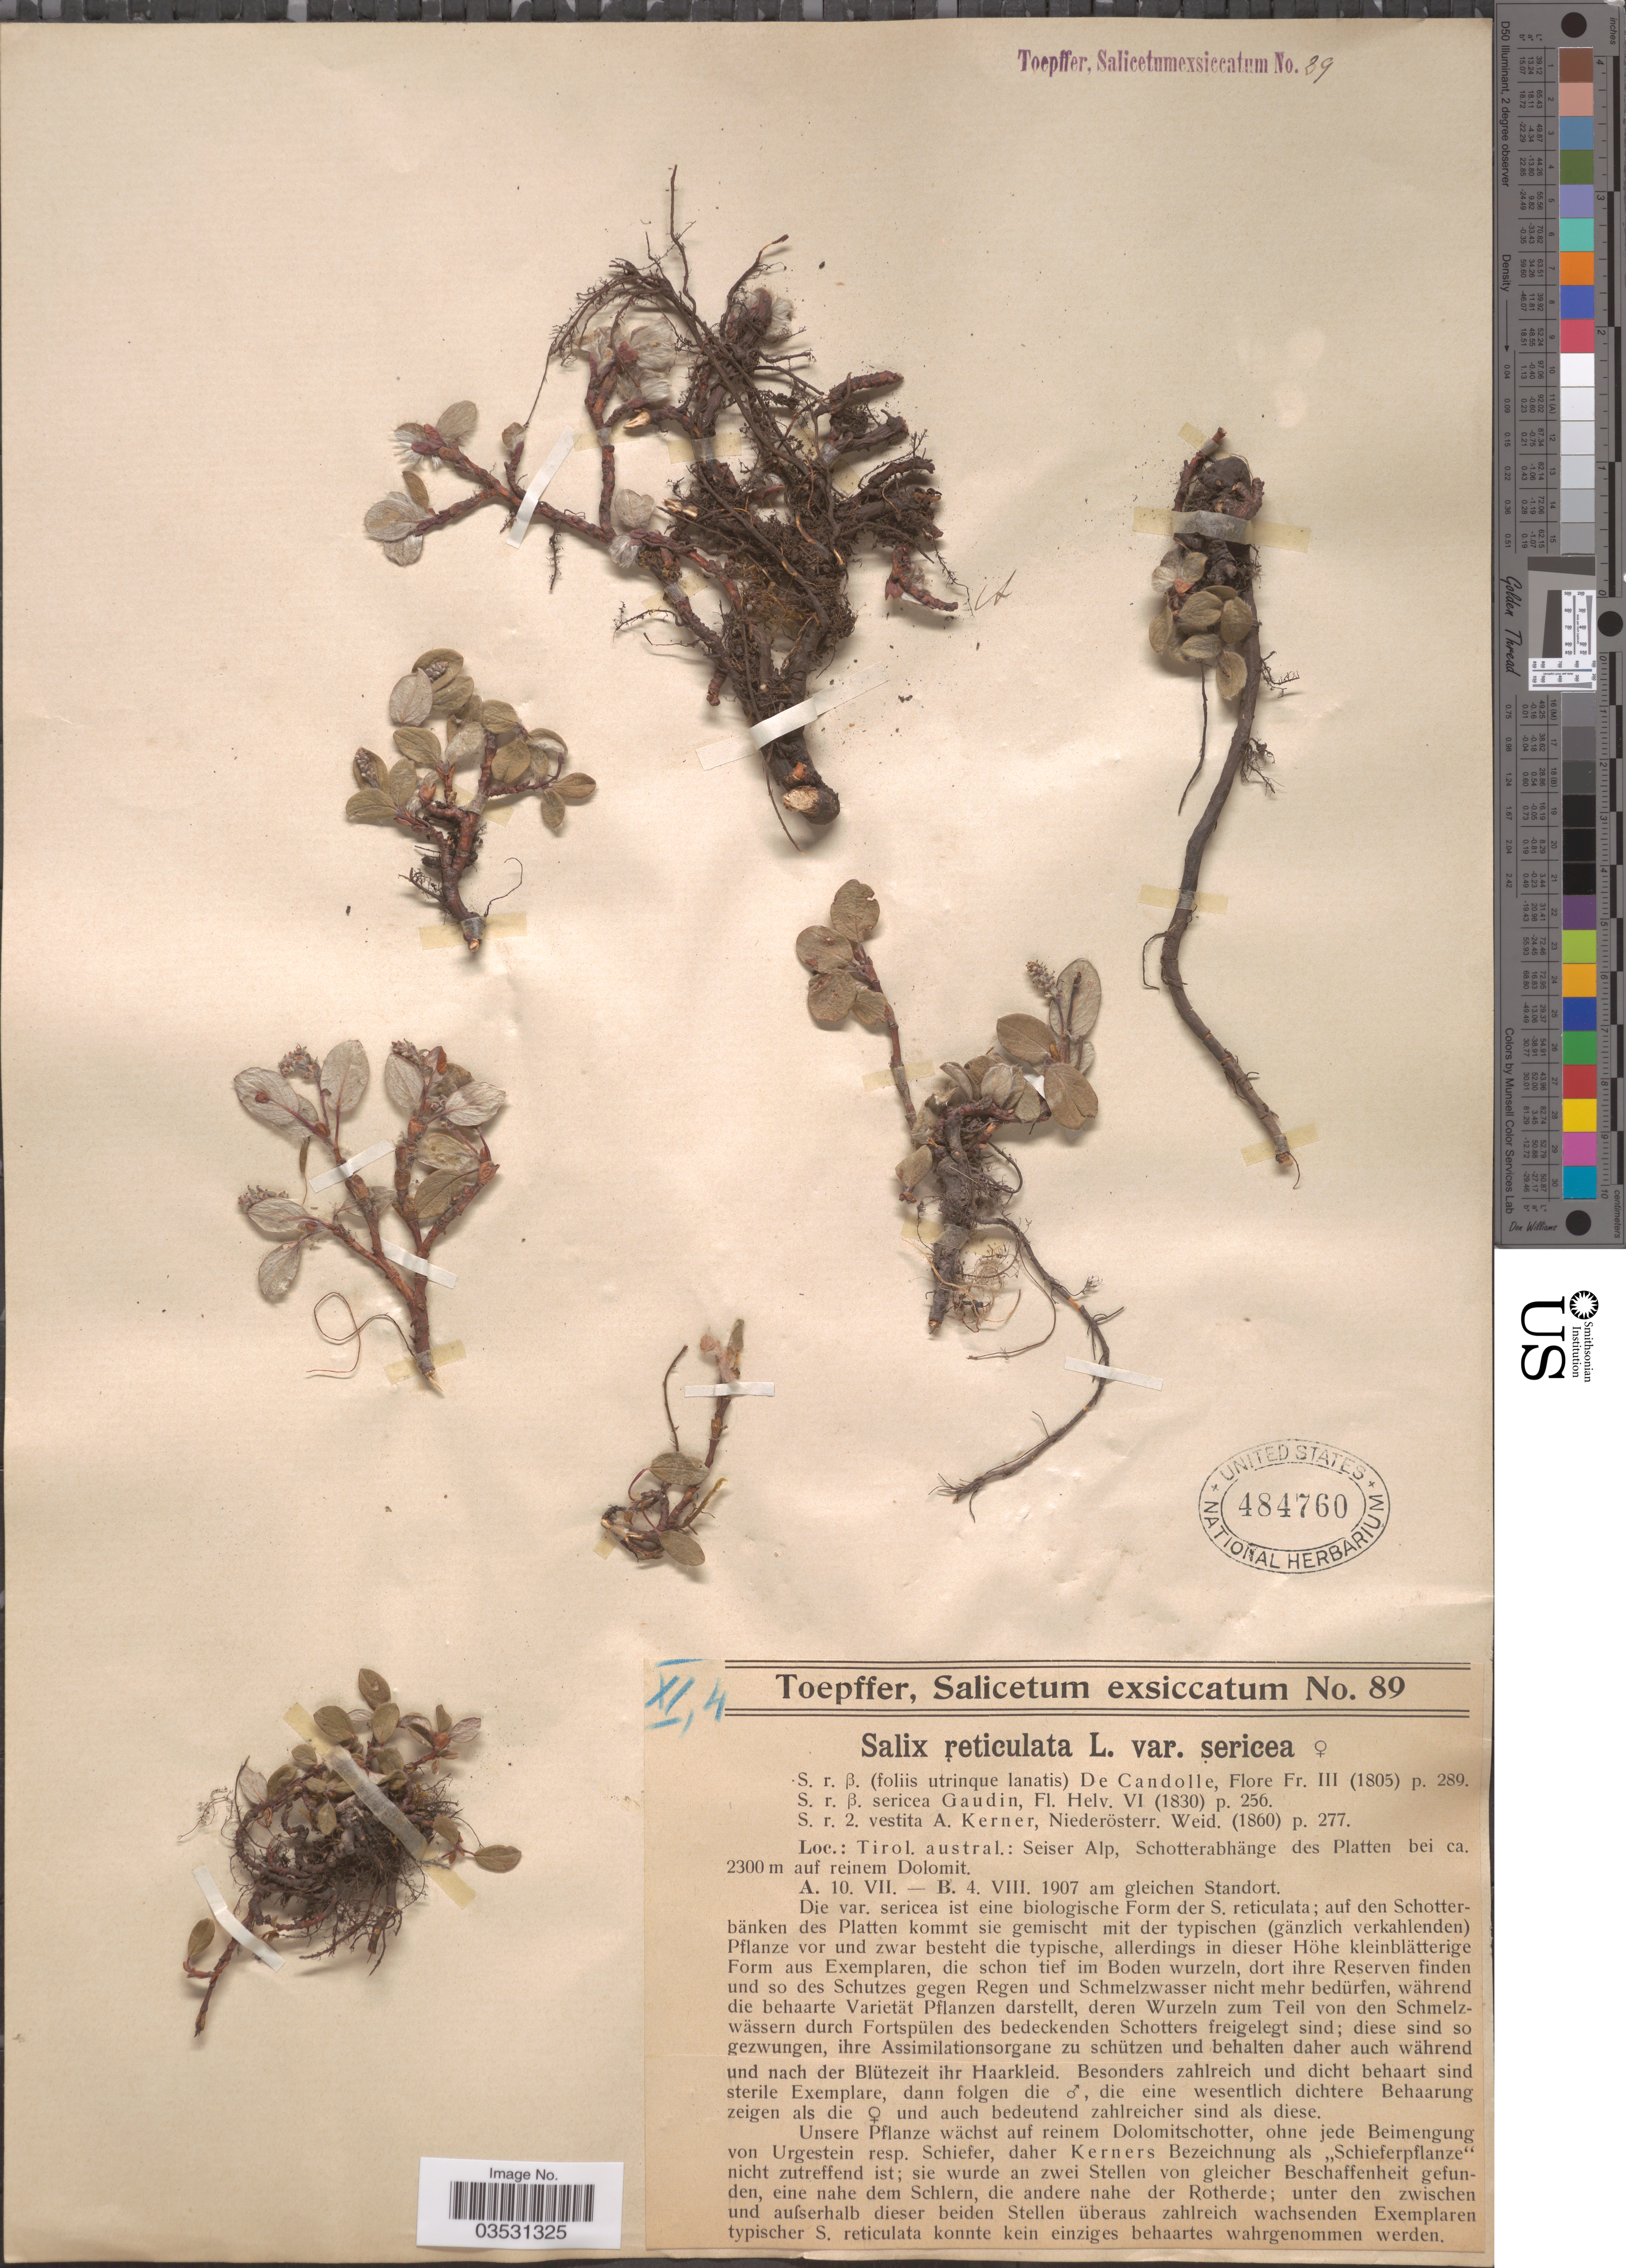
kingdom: Plantae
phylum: Tracheophyta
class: Magnoliopsida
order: Malpighiales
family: Salicaceae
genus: Salix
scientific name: Salix reticulata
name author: L.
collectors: A. Toepffer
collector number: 89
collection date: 1907-07-10/1907-08-04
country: Austria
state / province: Styria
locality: Tirol. austral.: Seiser Alp, Schotterbhänge des Platten auf reinem Dolomit. B. am gleichen Standort. [unsure placement]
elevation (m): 2300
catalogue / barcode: US 484760